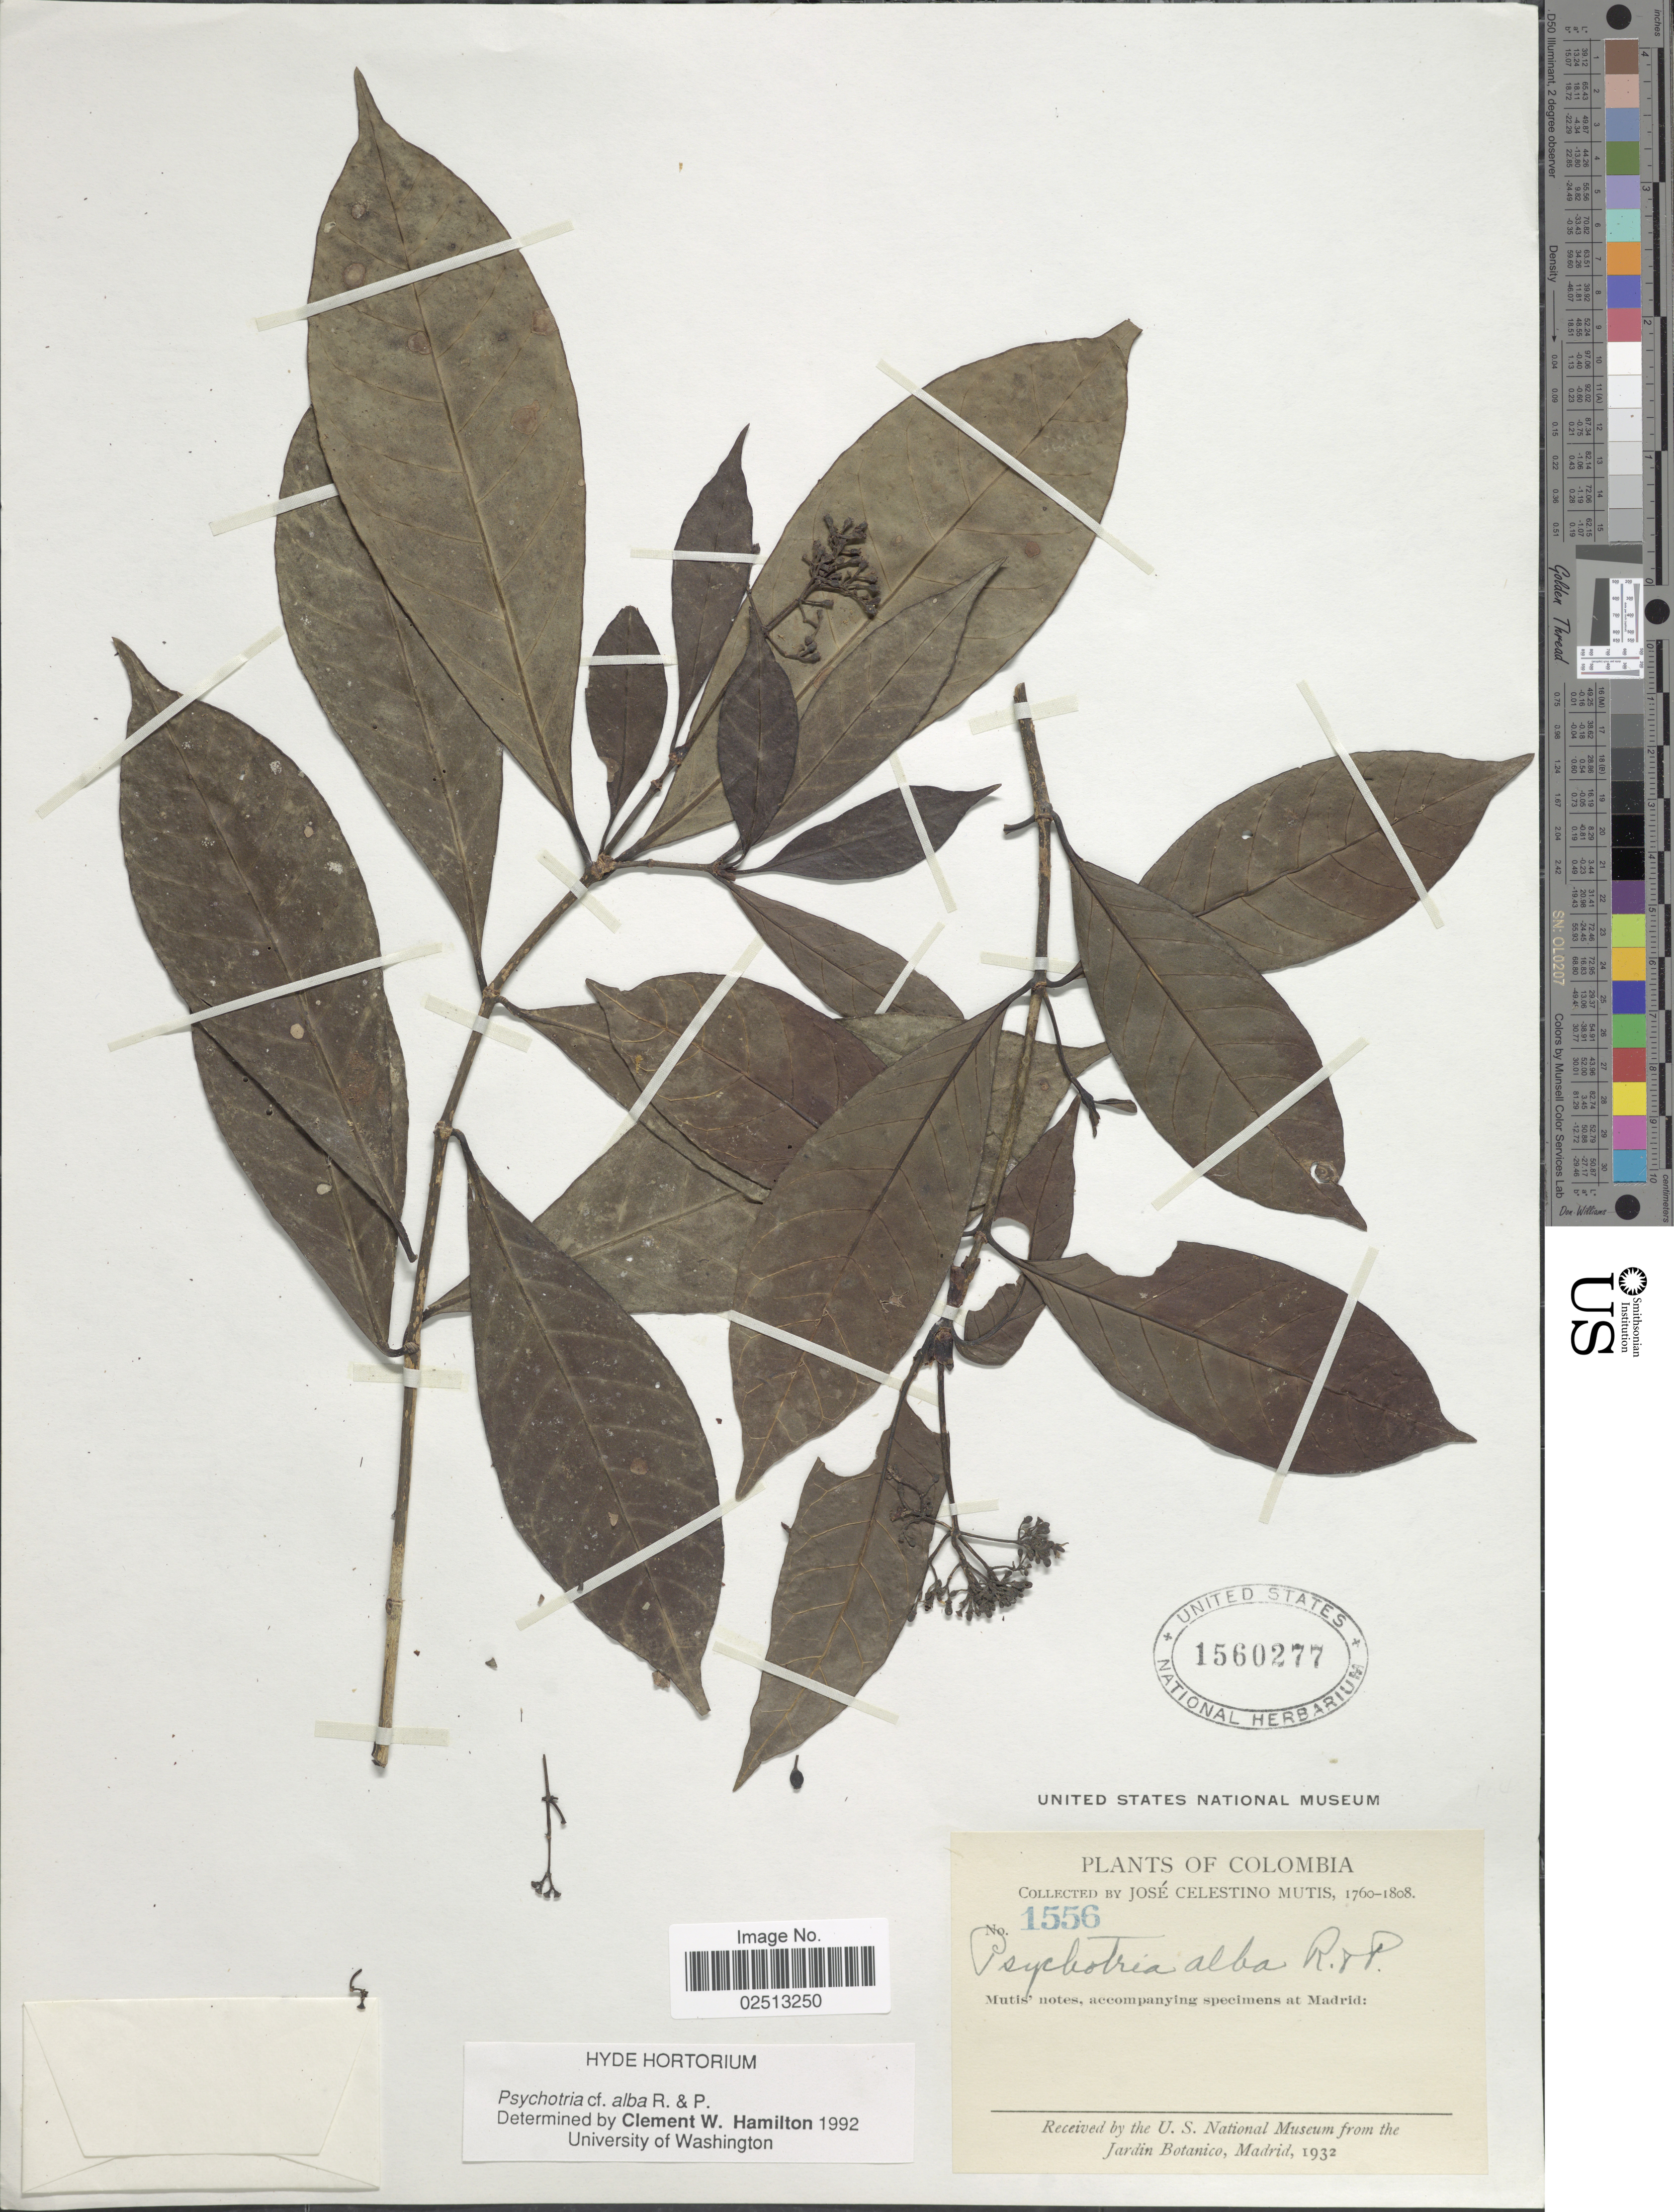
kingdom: Plantae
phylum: Tracheophyta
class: Magnoliopsida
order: Gentianales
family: Rubiaceae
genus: Psychotria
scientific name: Psychotria alba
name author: Ruiz & Pav.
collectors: J. C. B. Mutis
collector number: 1556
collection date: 1760/1808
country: Colombia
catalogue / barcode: US 1560277